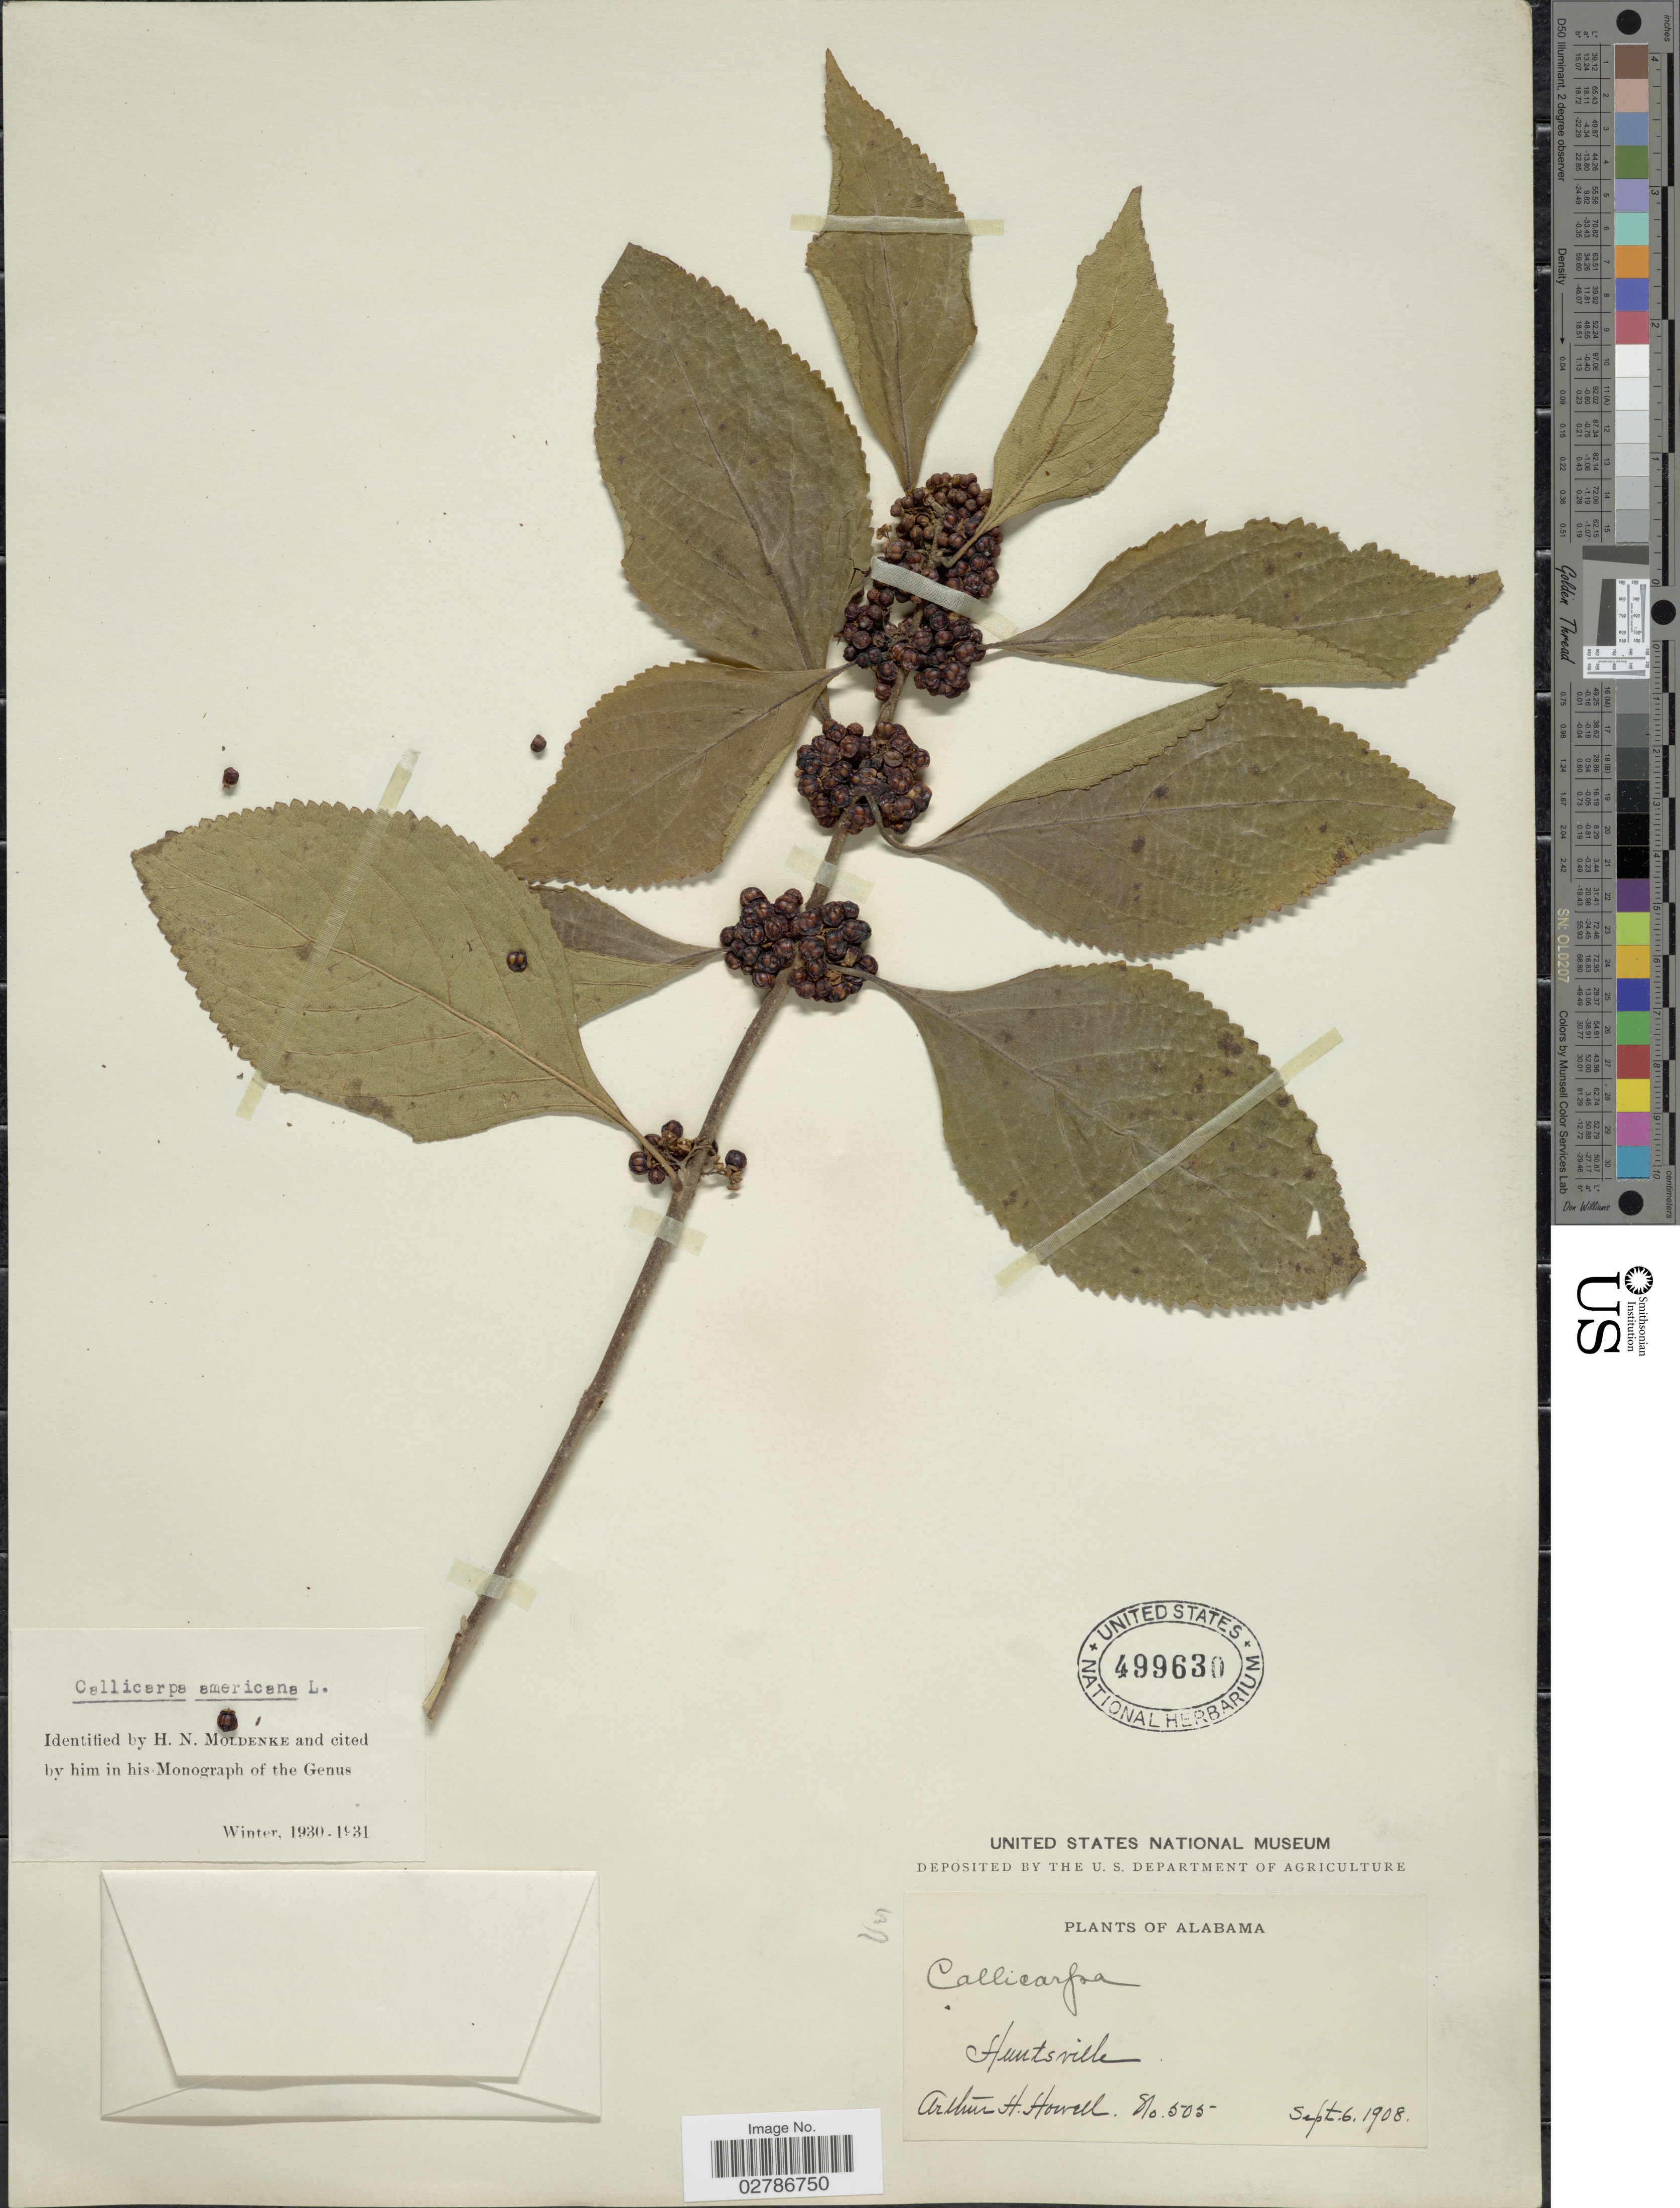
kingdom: Plantae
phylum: Tracheophyta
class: Magnoliopsida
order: Lamiales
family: Lamiaceae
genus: Callicarpa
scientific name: Callicarpa americana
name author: L.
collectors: A. H. Howell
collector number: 505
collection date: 1908-09-06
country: United States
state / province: Alabama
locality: Huntsville.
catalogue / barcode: US 499630